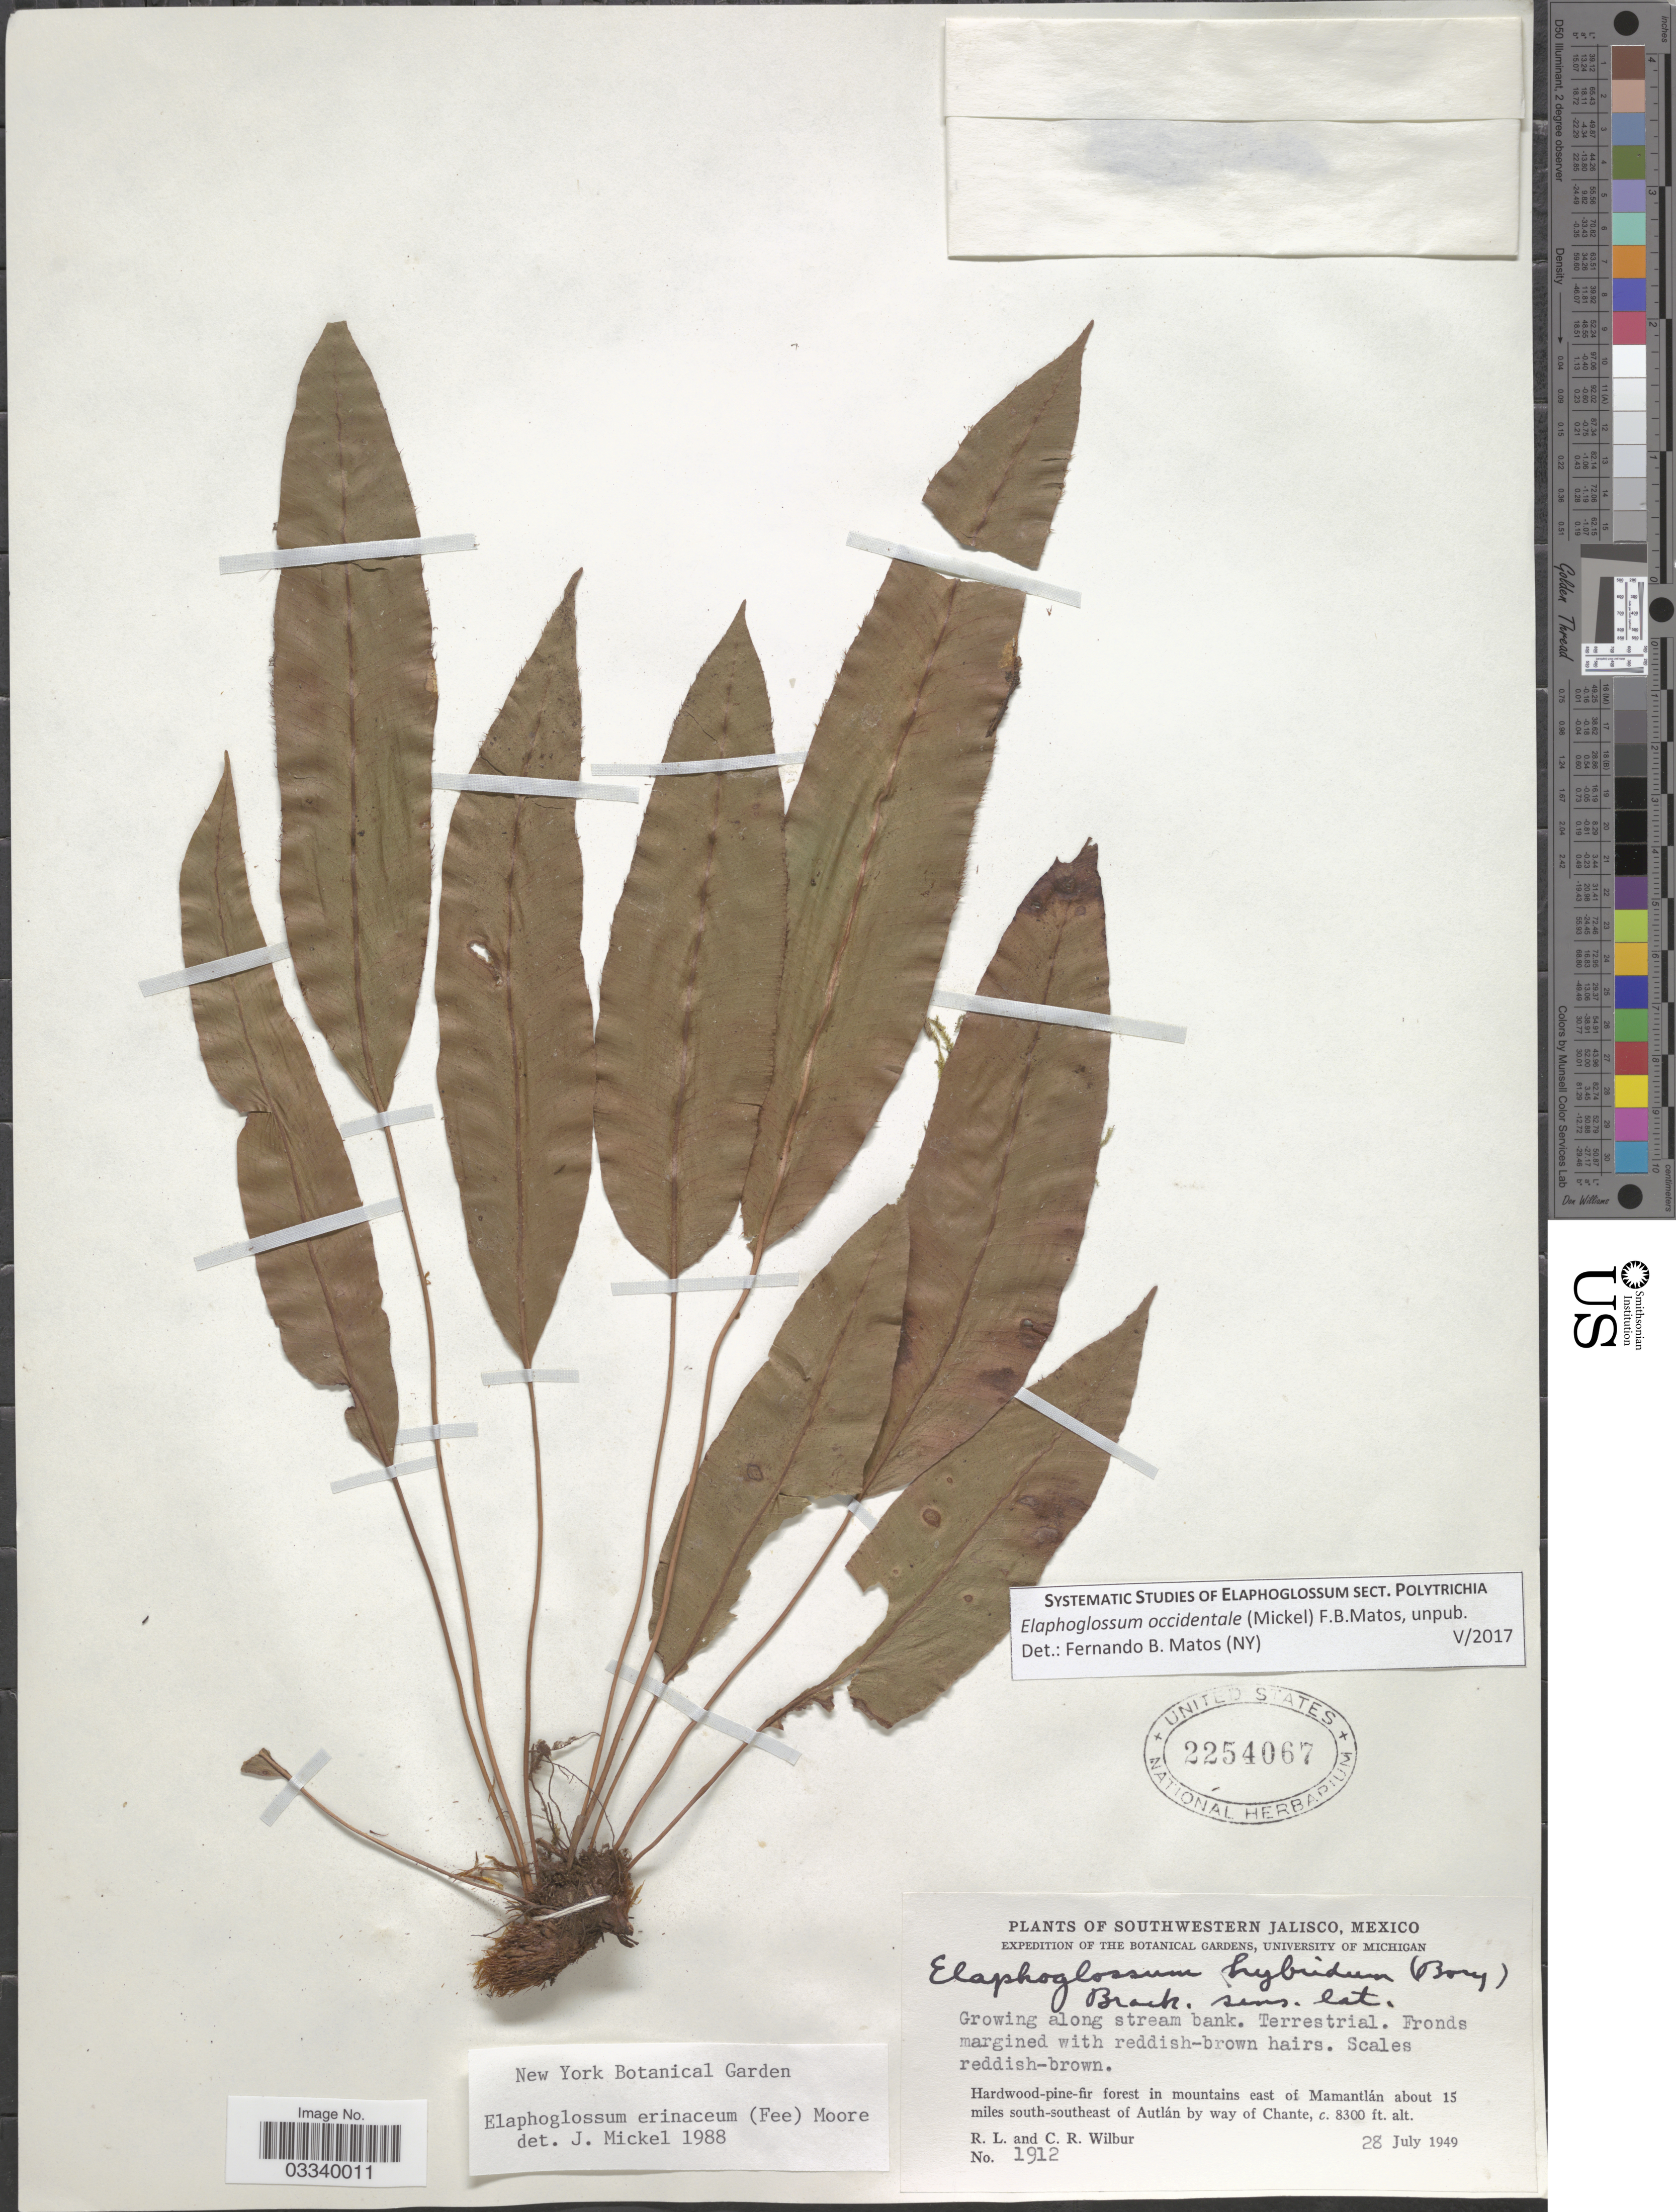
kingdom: Plantae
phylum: Tracheophyta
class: Polypodiopsida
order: Polypodiales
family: Dryopteridaceae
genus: Elaphoglossum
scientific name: Elaphoglossum occidentale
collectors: R. L. Wilbur & C. Wilbur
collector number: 1912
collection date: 1949-07-28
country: Mexico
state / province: Jalisco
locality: Southwestern Jalisco. Hardwood-pine-fir forest in mountains east of Mamantlán about 15 miles south-southeast of Autlán by way of Chante.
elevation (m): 2530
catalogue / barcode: US 2254067